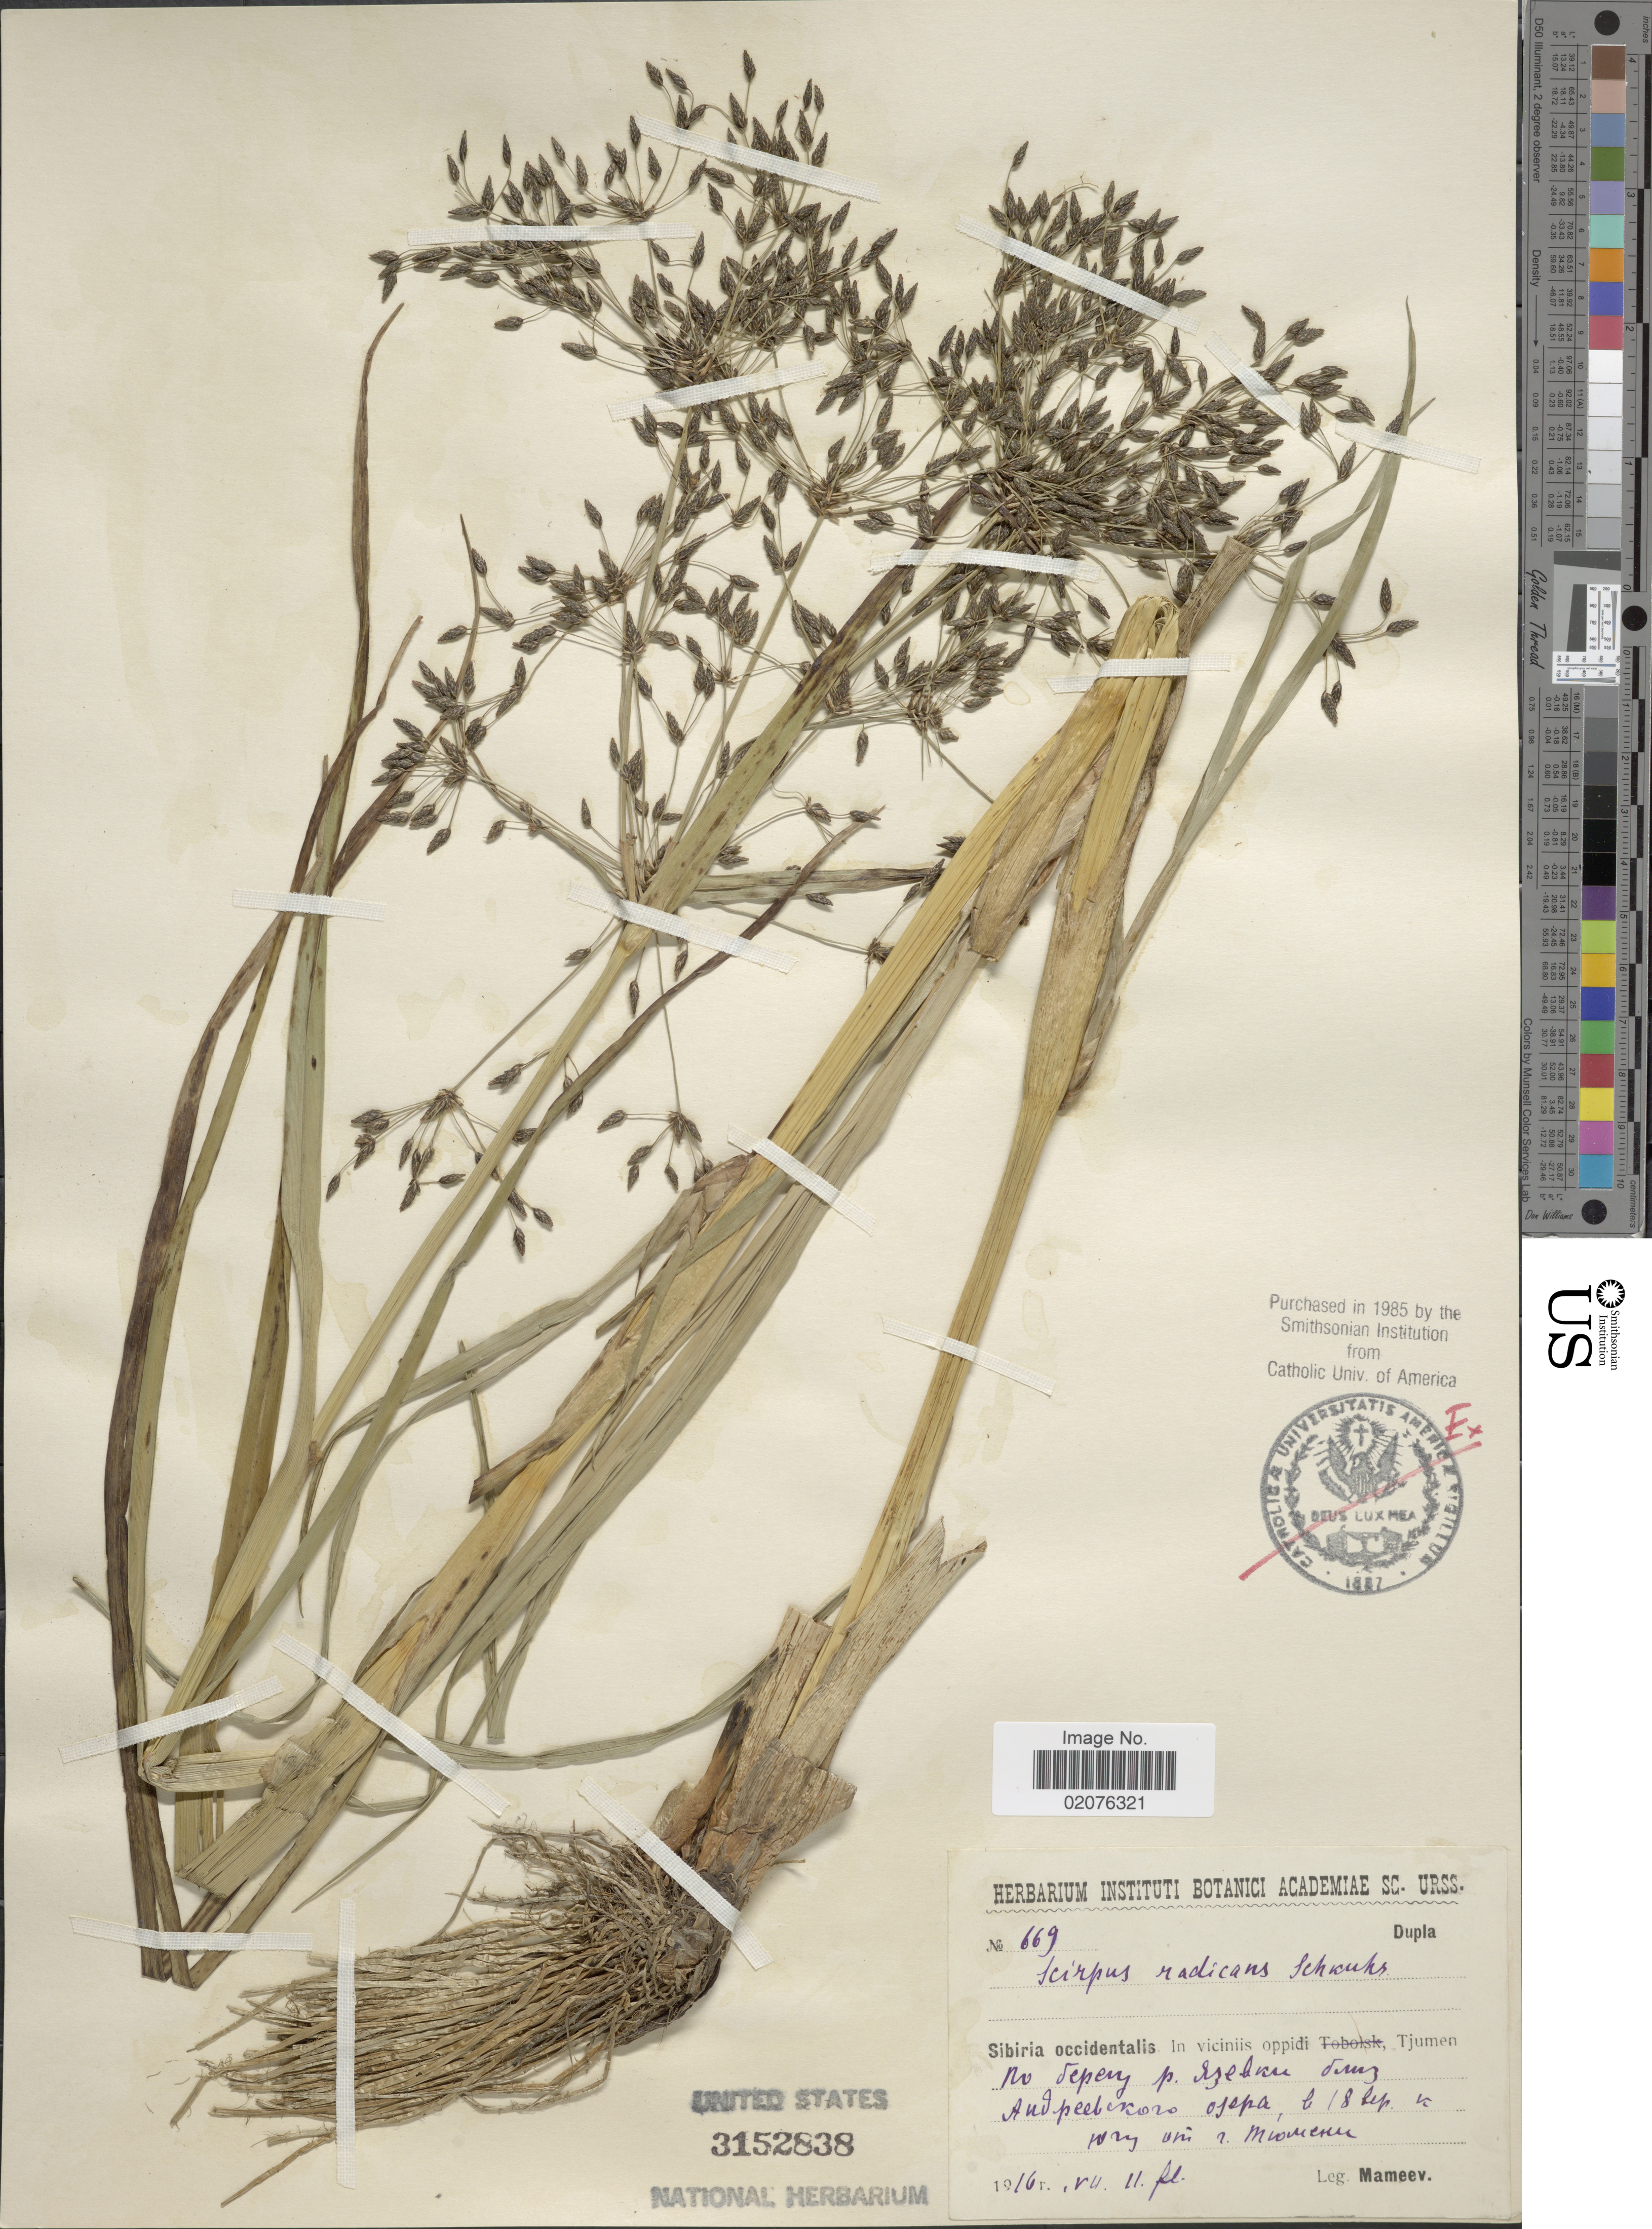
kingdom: Plantae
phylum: Tracheophyta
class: Liliopsida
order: Poales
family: Cyperaceae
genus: Scirpus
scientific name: Scirpus radicans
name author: Schkuhr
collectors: Mameev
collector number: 669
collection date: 1916-07-11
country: Russian Federation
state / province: Tyumen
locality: Sibiria Occidentalis. in viciniis oppidi Tjumen. X.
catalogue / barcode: US 3152838